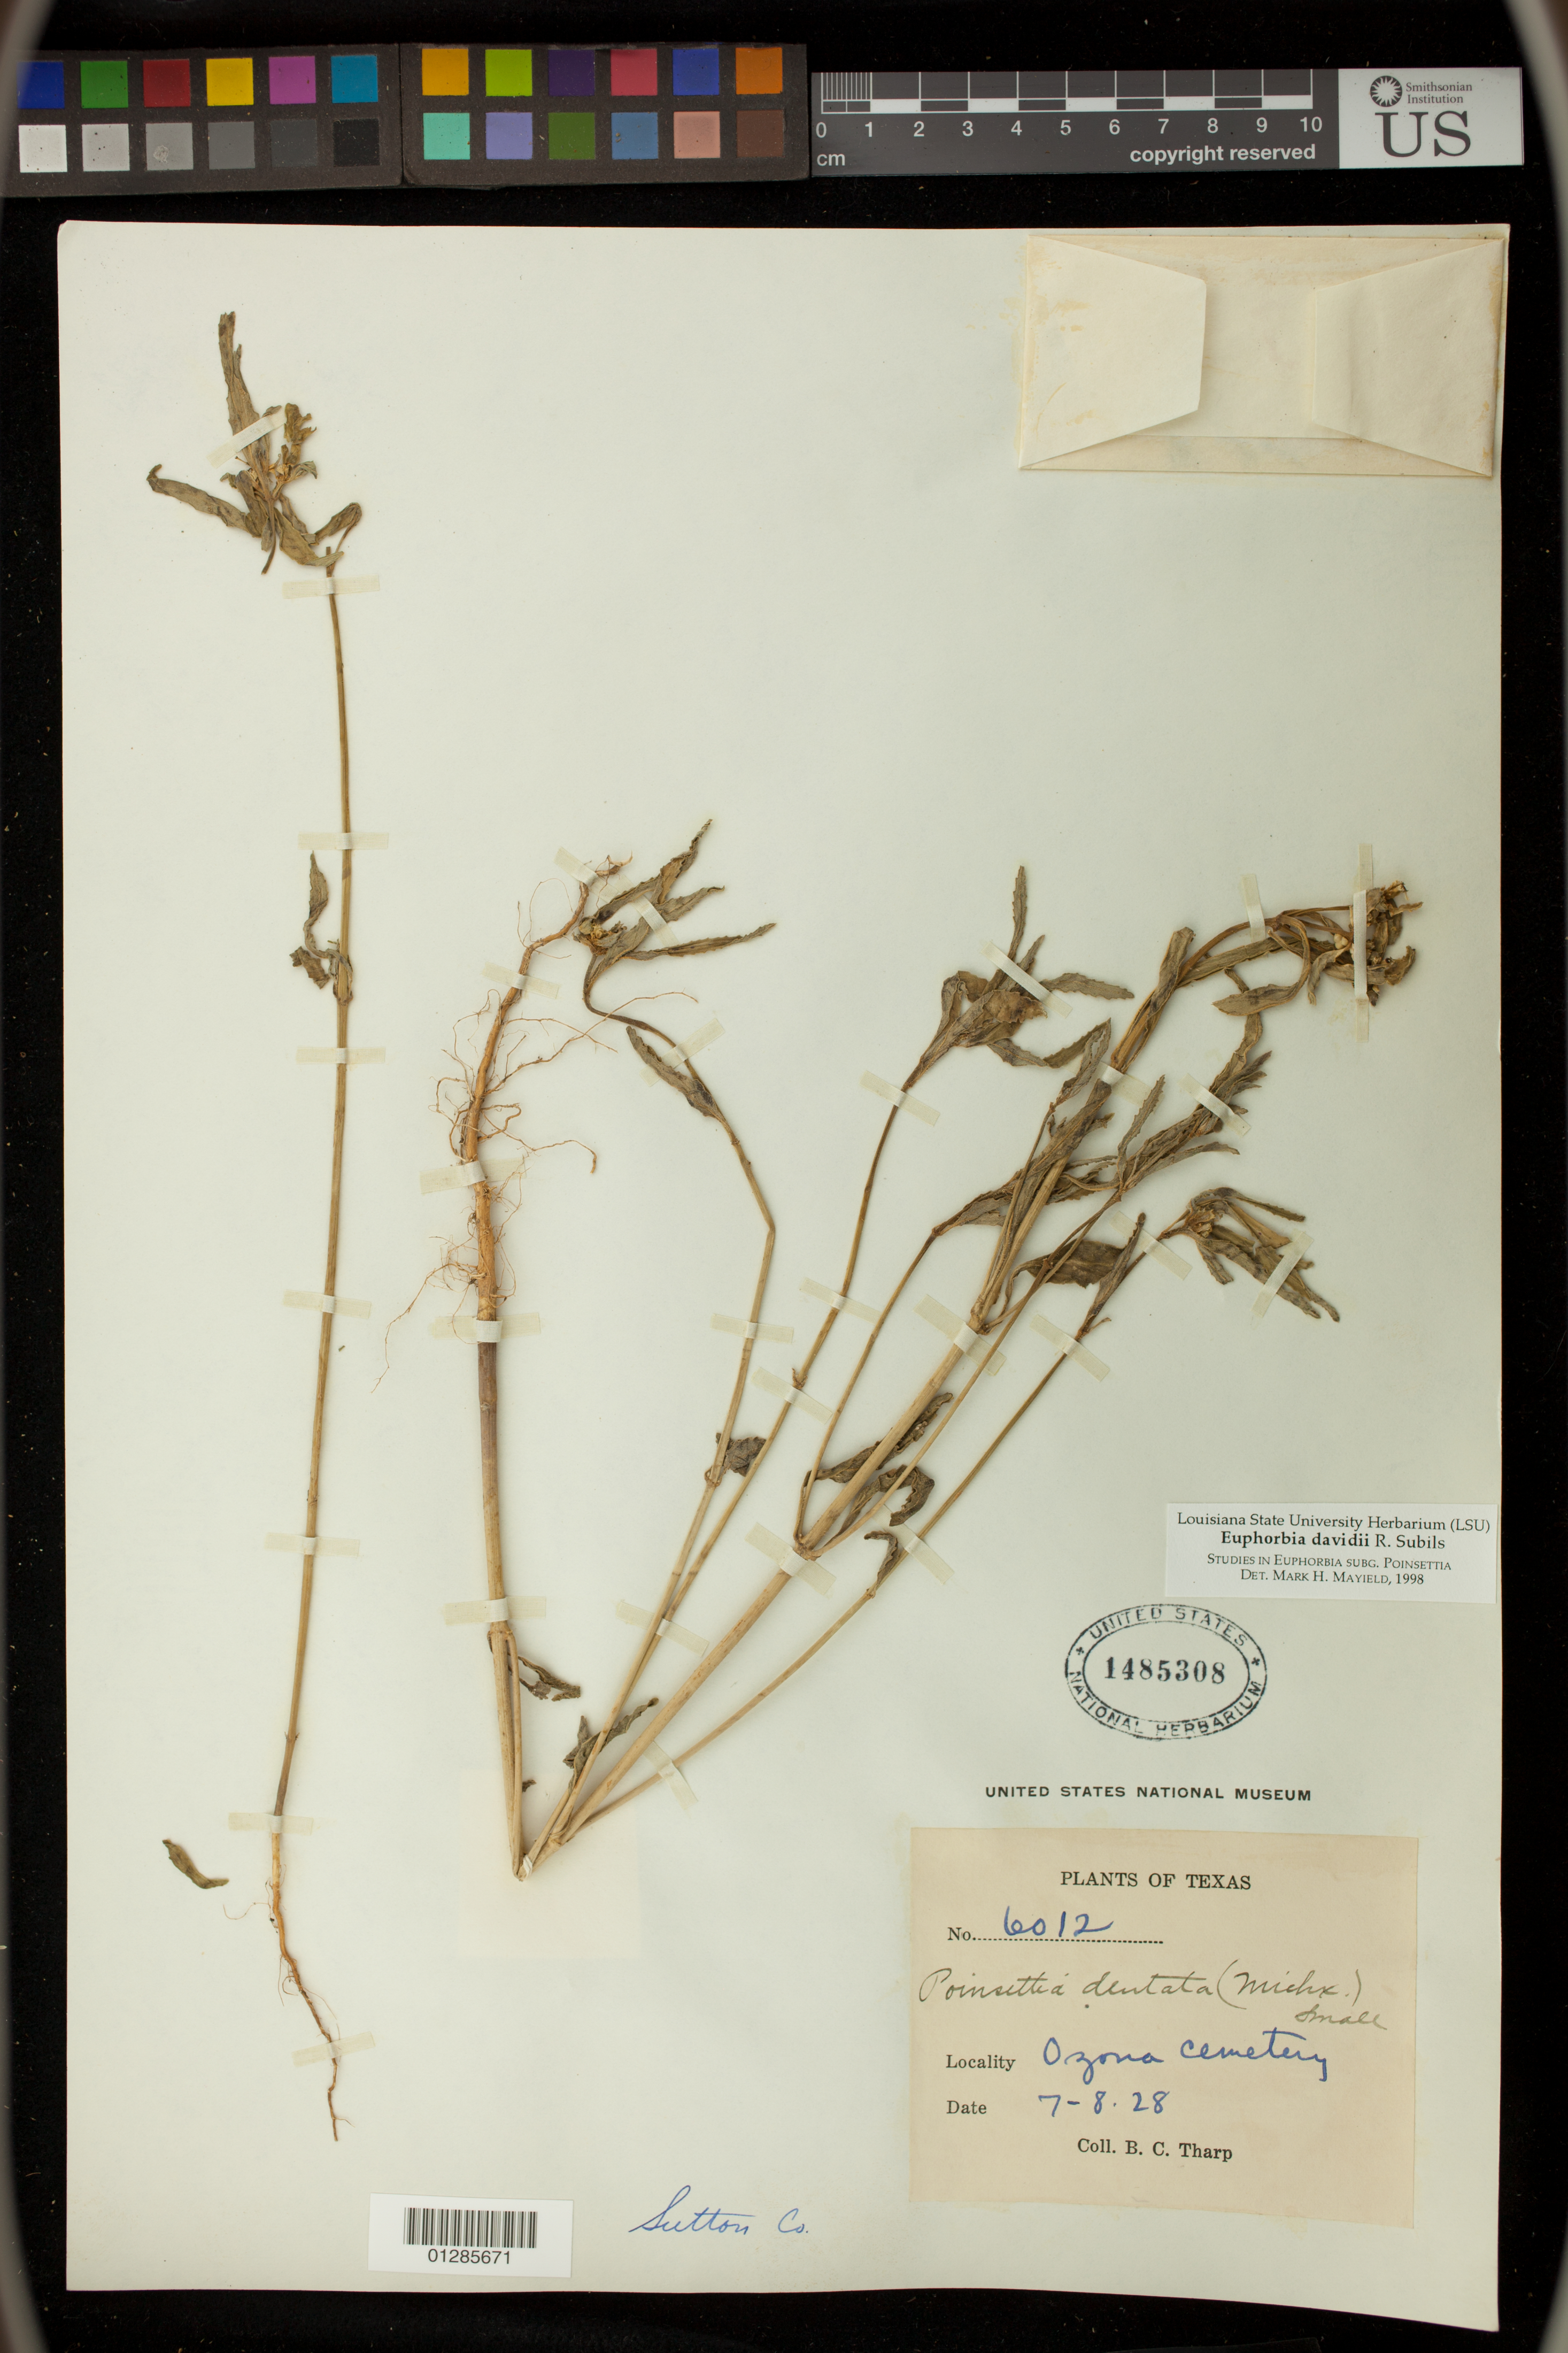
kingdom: Plantae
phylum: Tracheophyta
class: Magnoliopsida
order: Malpighiales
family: Euphorbiaceae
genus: Euphorbia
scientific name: Euphorbia davidii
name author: Subils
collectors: B. C. Tharp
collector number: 6012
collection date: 1928-07-08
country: United States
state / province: Texas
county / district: Crockett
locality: Ozona cemetary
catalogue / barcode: US 1485308